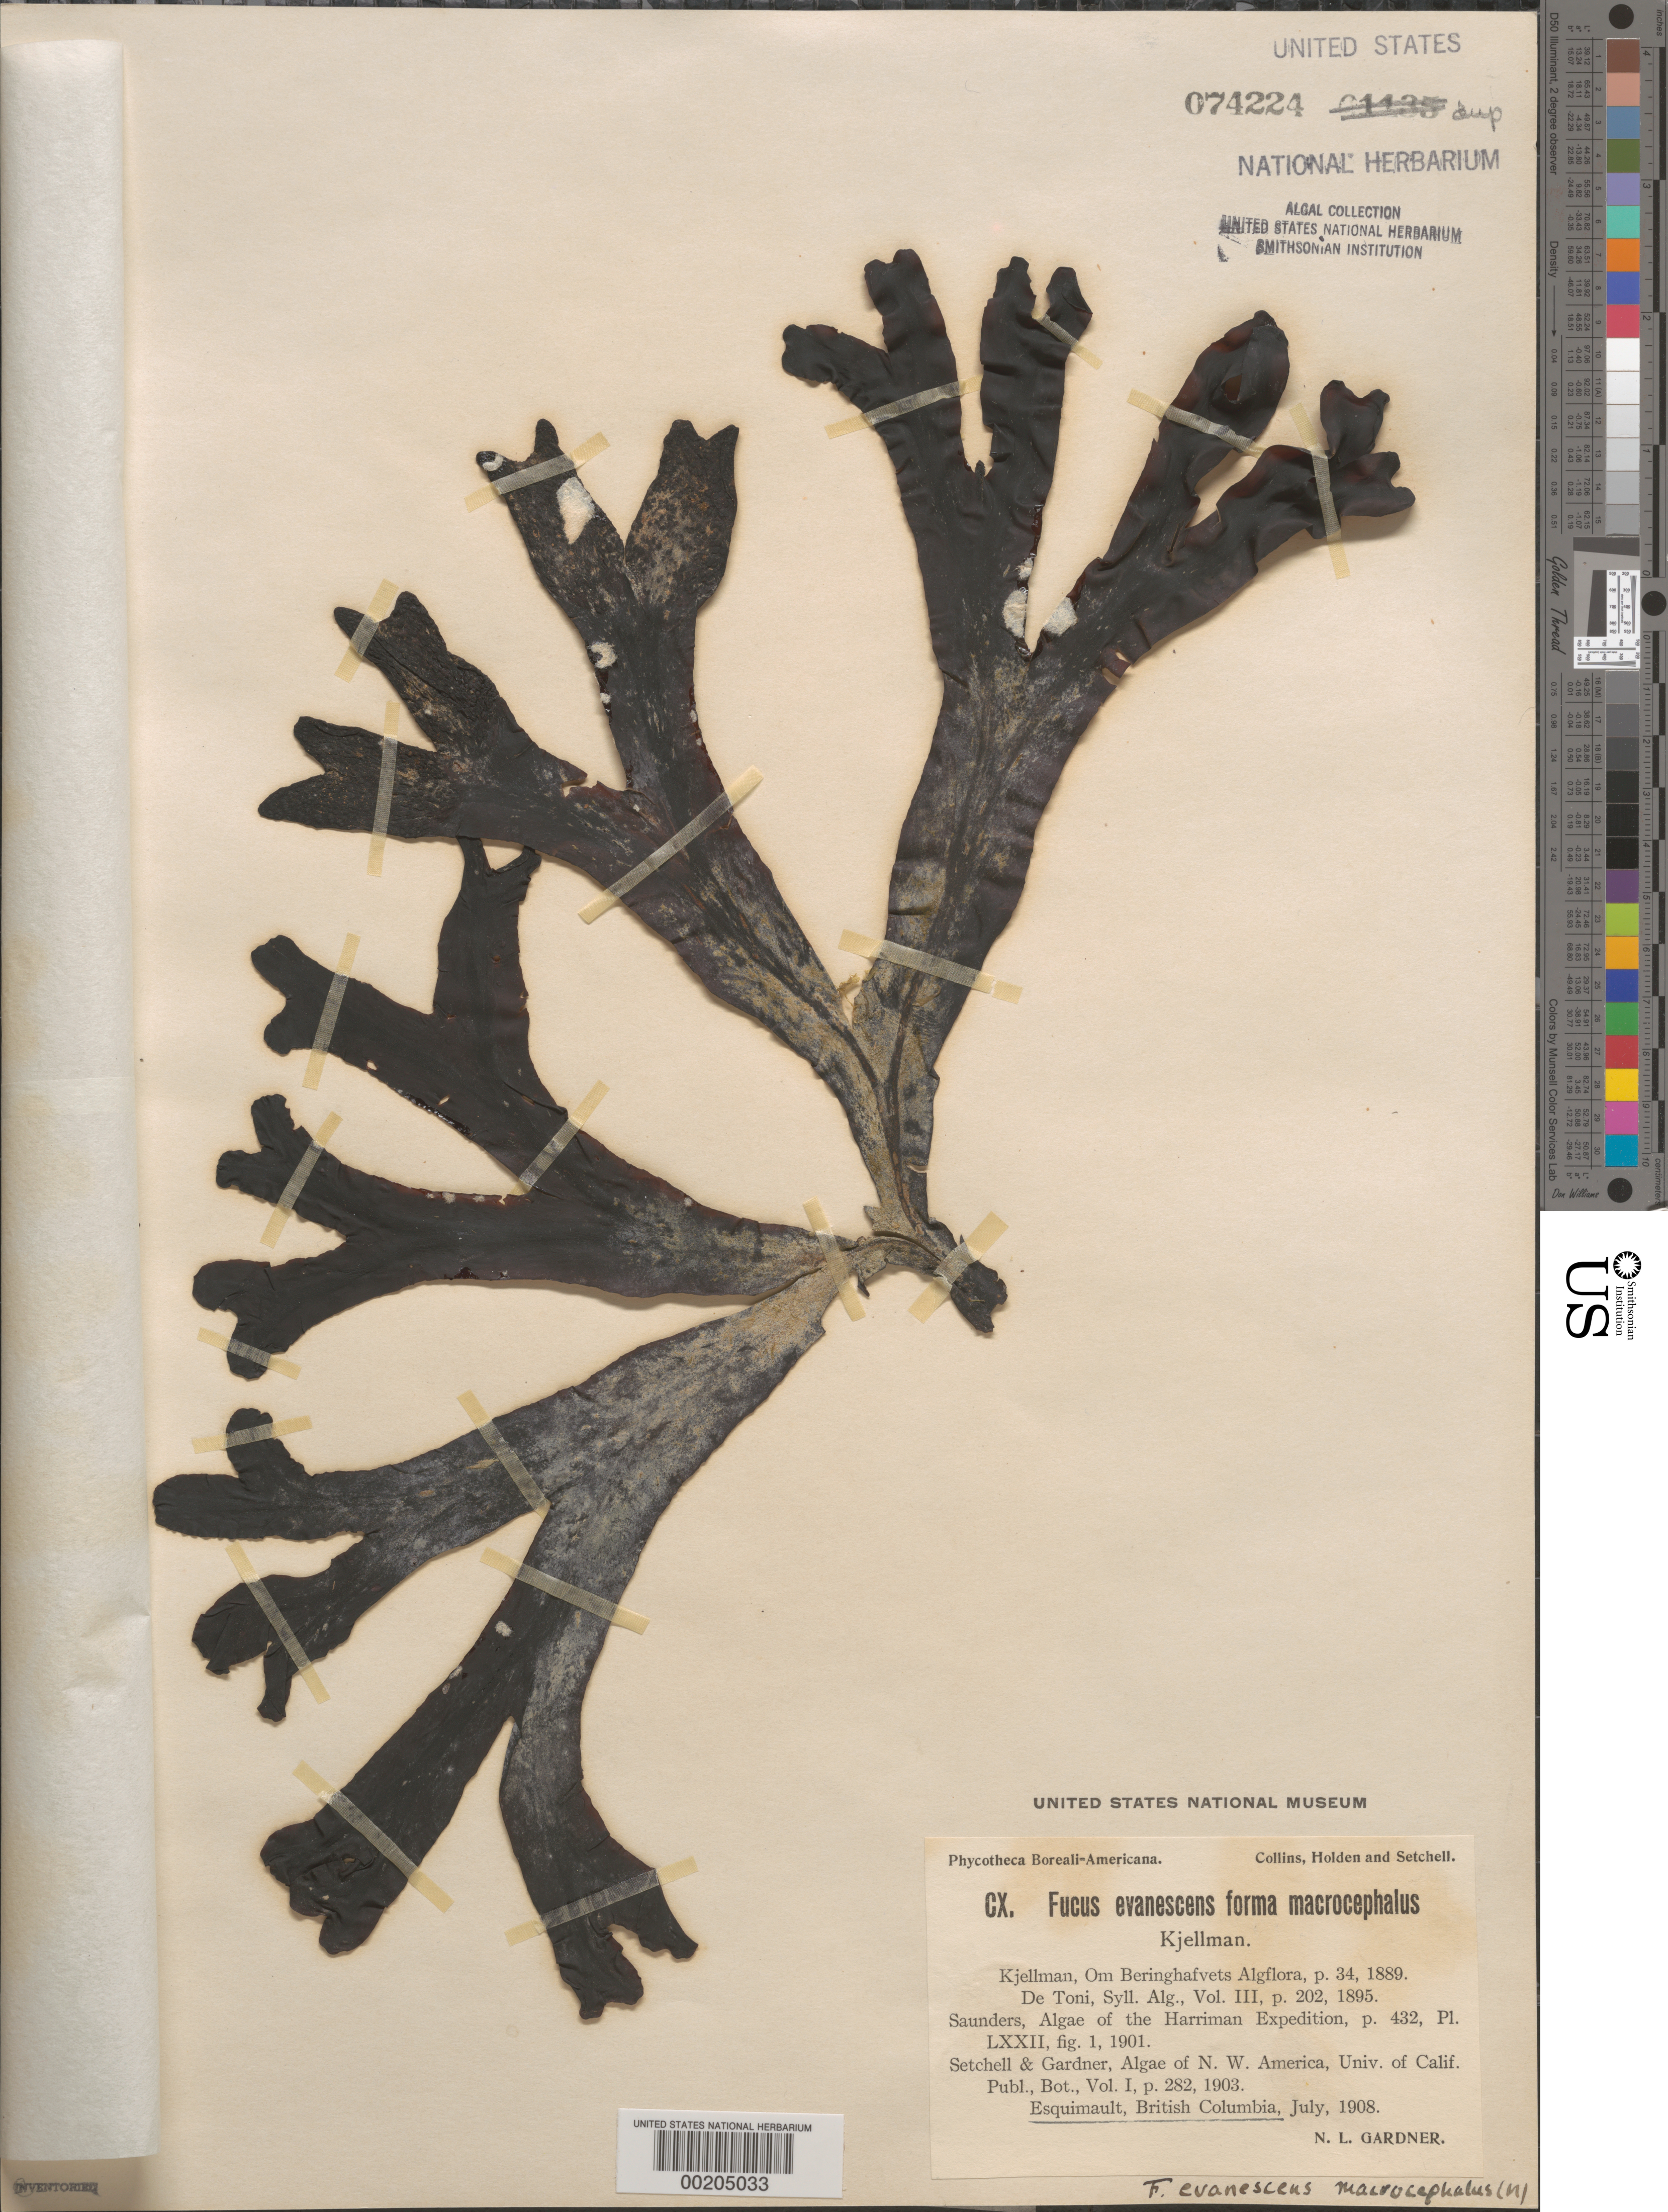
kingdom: Chromista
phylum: Ochrophyta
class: Phaeophyceae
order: Fucales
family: Fucaceae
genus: Fucus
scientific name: Fucus distichus subsp. evanescens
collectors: N. Gardner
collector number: PB-A CX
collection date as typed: Jul 1908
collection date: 1908-07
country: Canada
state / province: British Columbia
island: Vancouver Island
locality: Esquimalt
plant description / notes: Collins, Holden & Setchell, Phycotheca Boreali-Americana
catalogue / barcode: US 74224